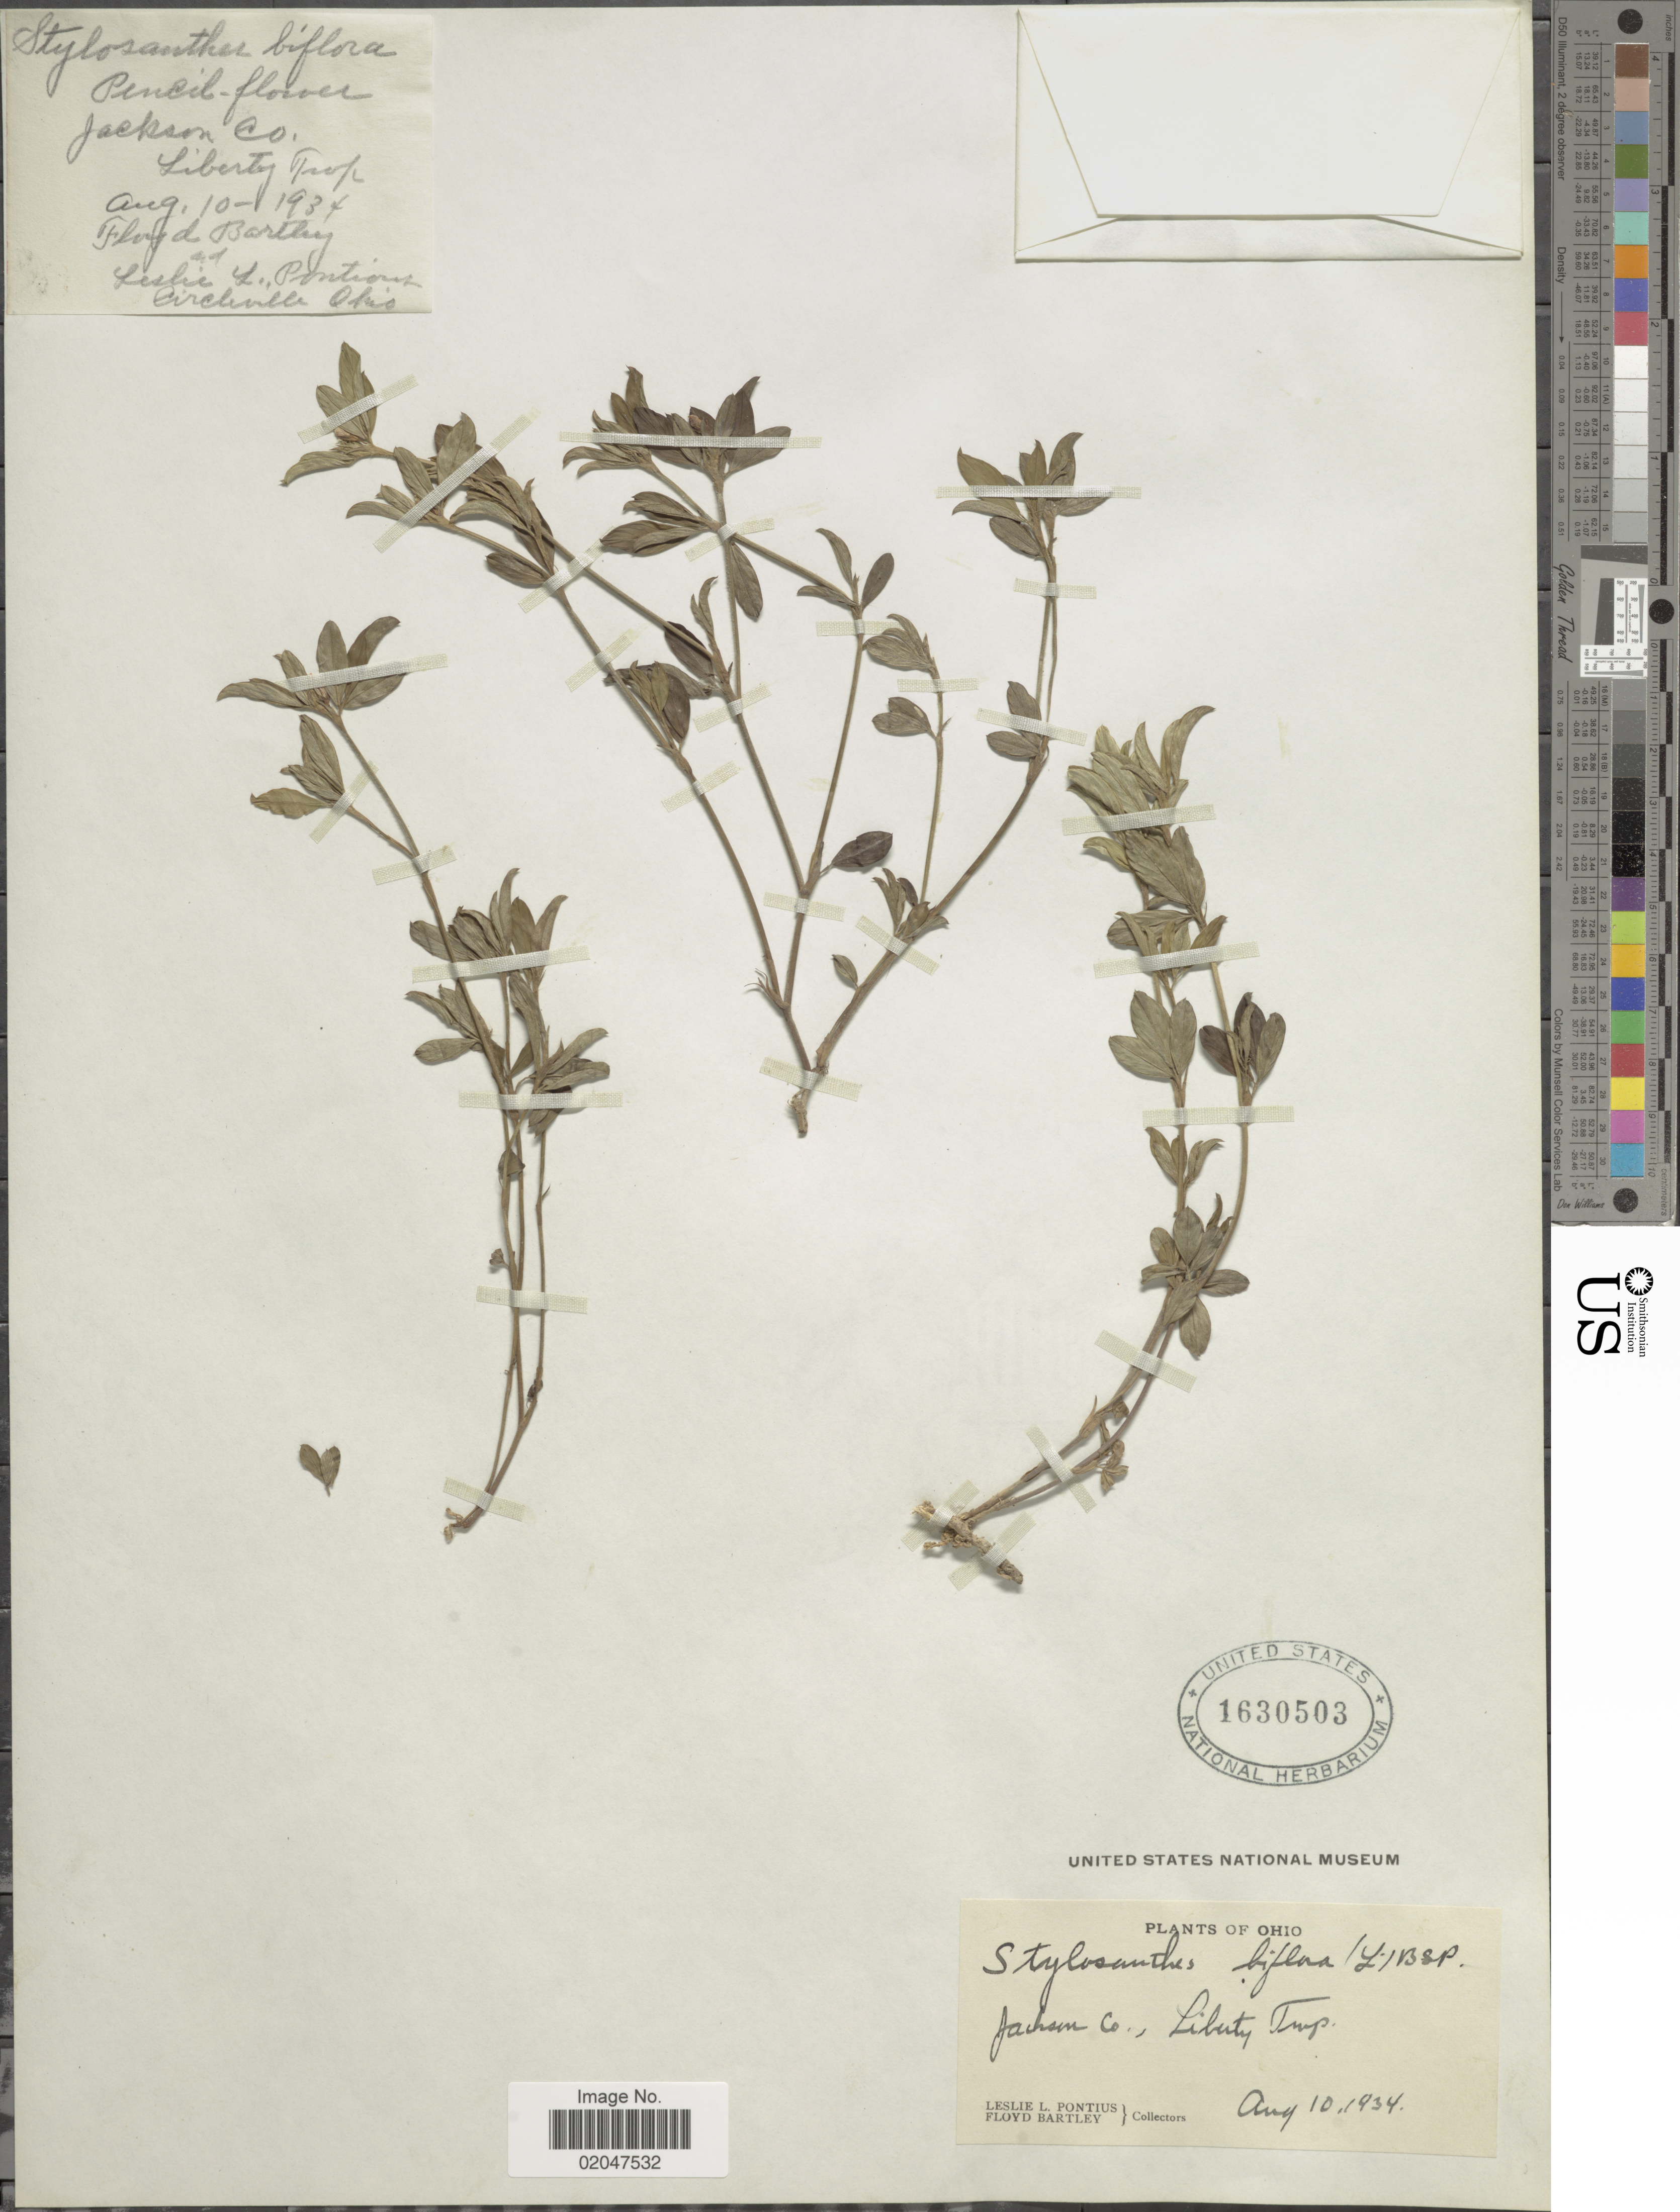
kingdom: Plantae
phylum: Tracheophyta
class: Magnoliopsida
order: Fabales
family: Fabaceae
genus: Stylosanthes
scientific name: Stylosanthes biflora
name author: (L.) Britton et al.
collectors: L. Pontius & F. Bartley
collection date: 1934-08-10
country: United States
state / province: Ohio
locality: Jackkson Co., Liberty Twp.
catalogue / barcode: US 1630503